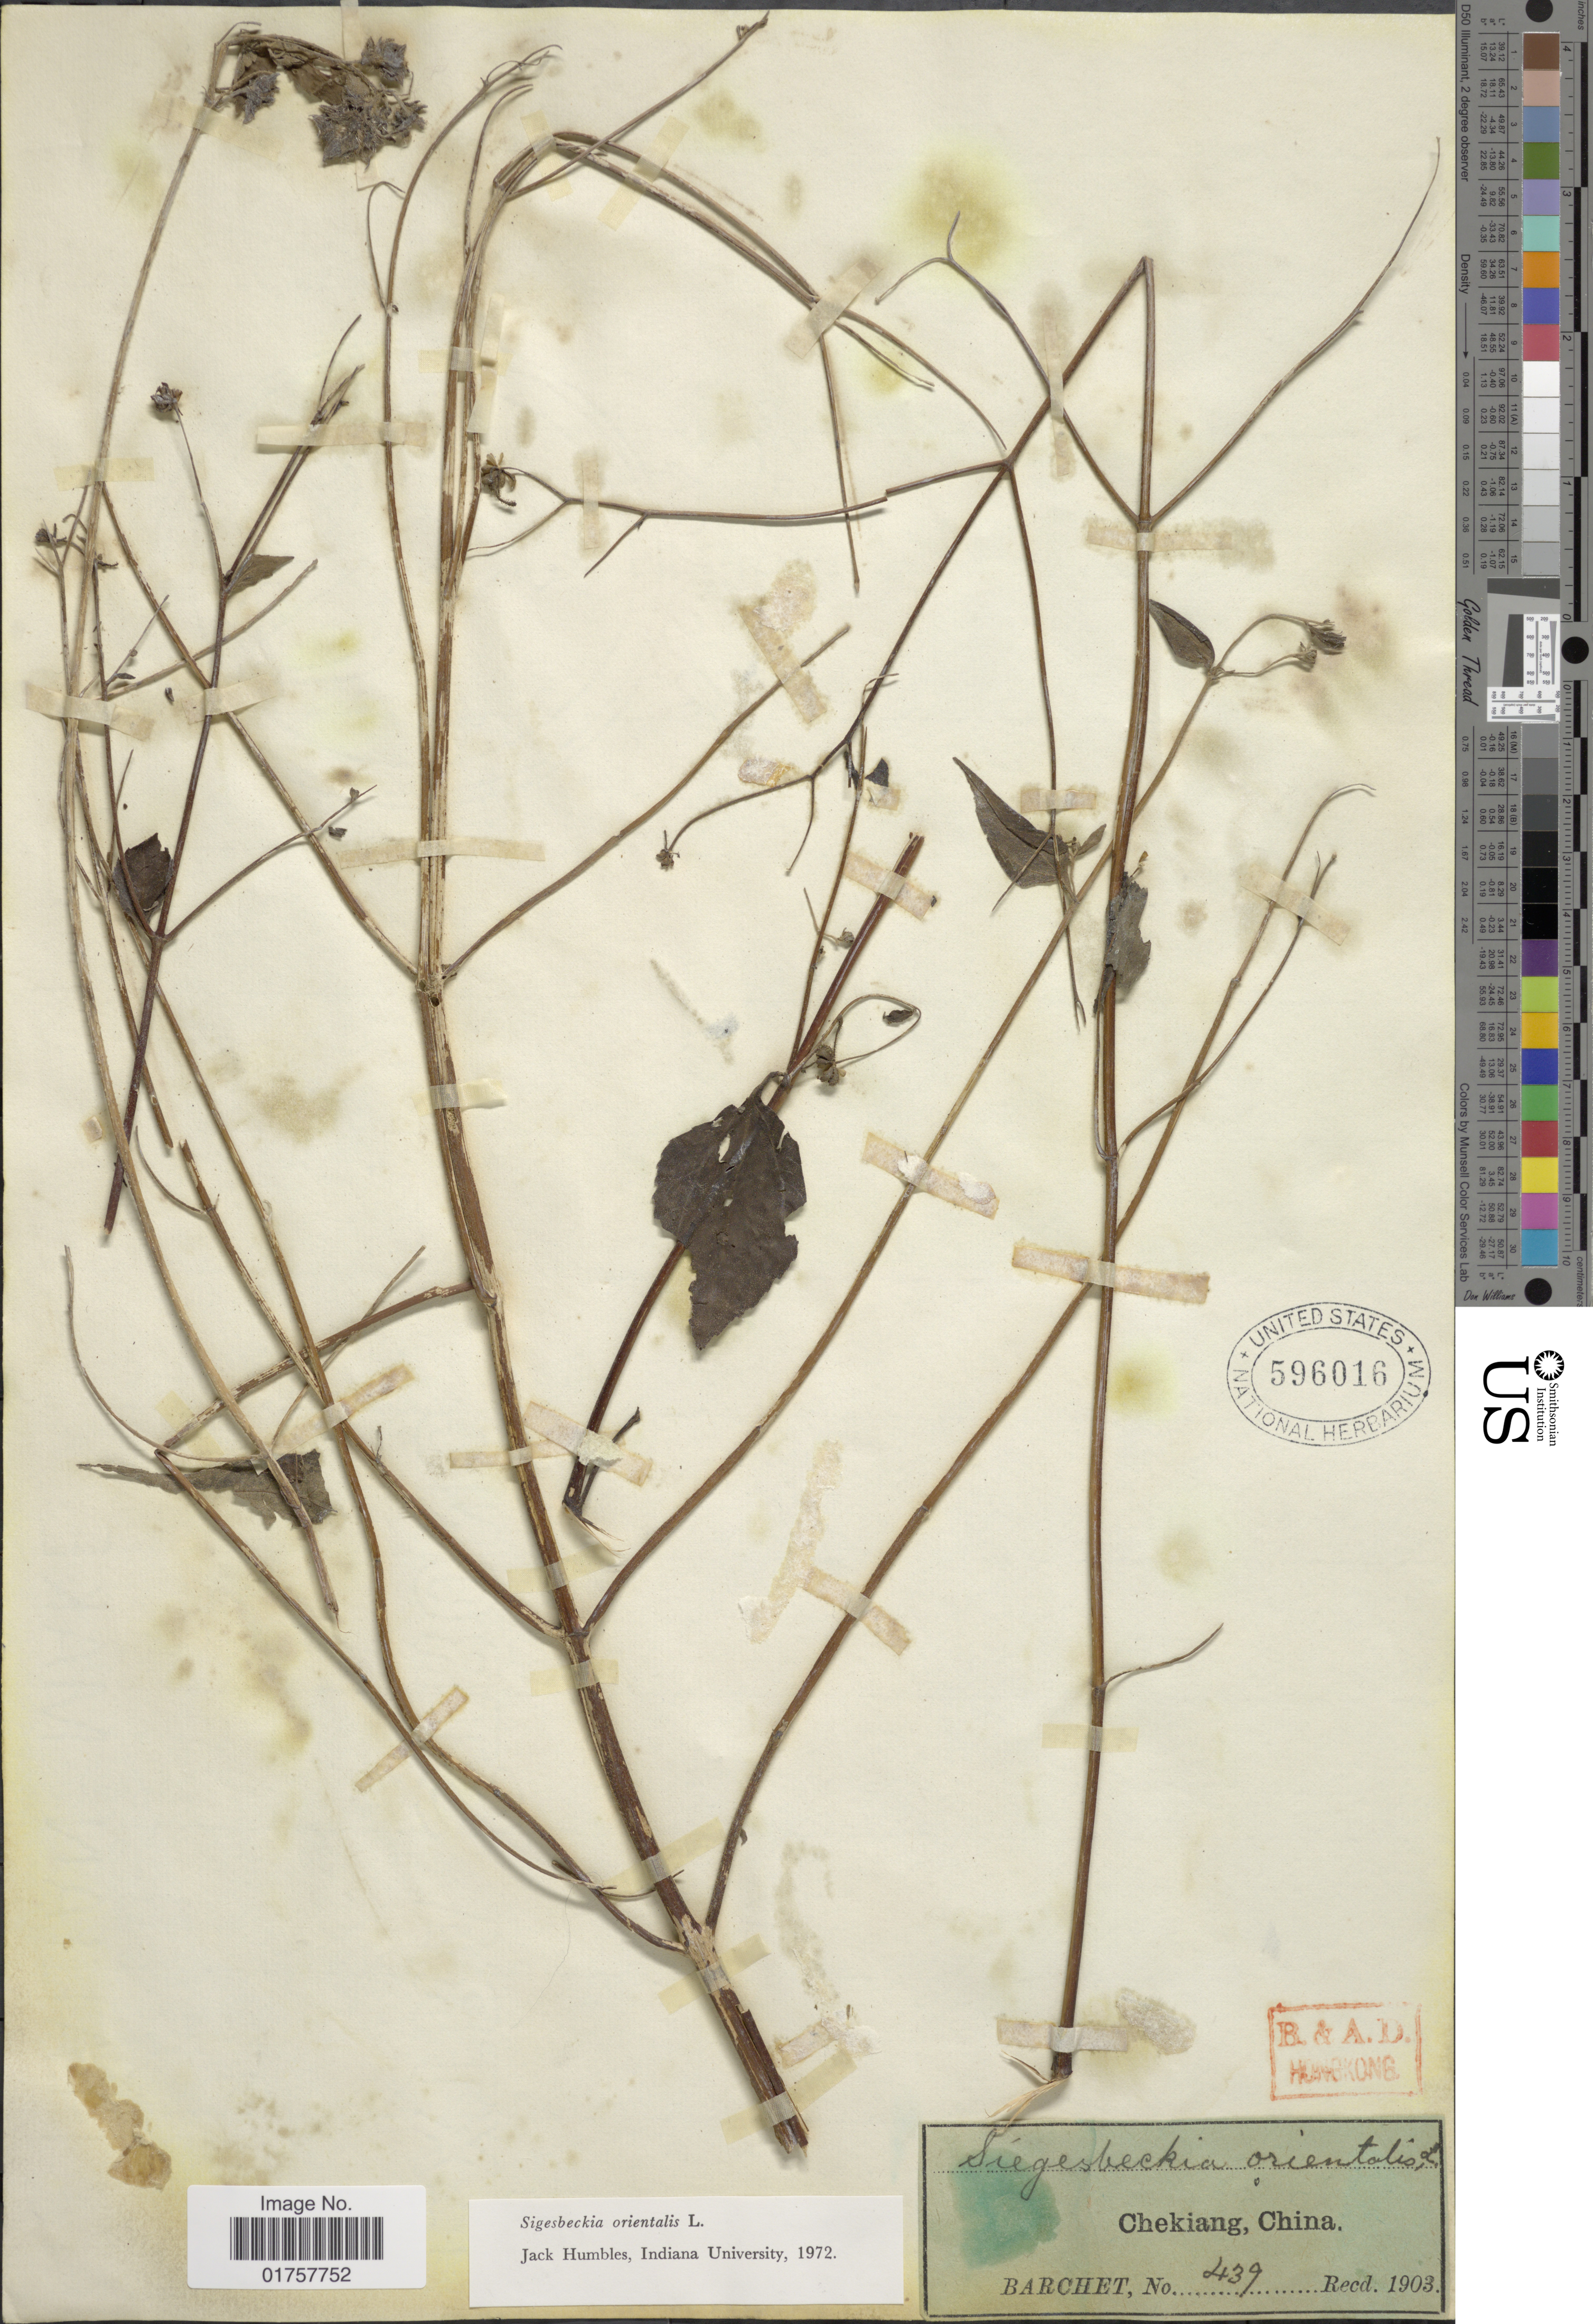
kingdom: Plantae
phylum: Tracheophyta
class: Magnoliopsida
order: Asterales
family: Asteraceae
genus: Sigesbeckia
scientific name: Sigesbeckia orientalis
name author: L.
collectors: Barchet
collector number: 439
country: China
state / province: Zhejiang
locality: Chekiang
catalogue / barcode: US 596016